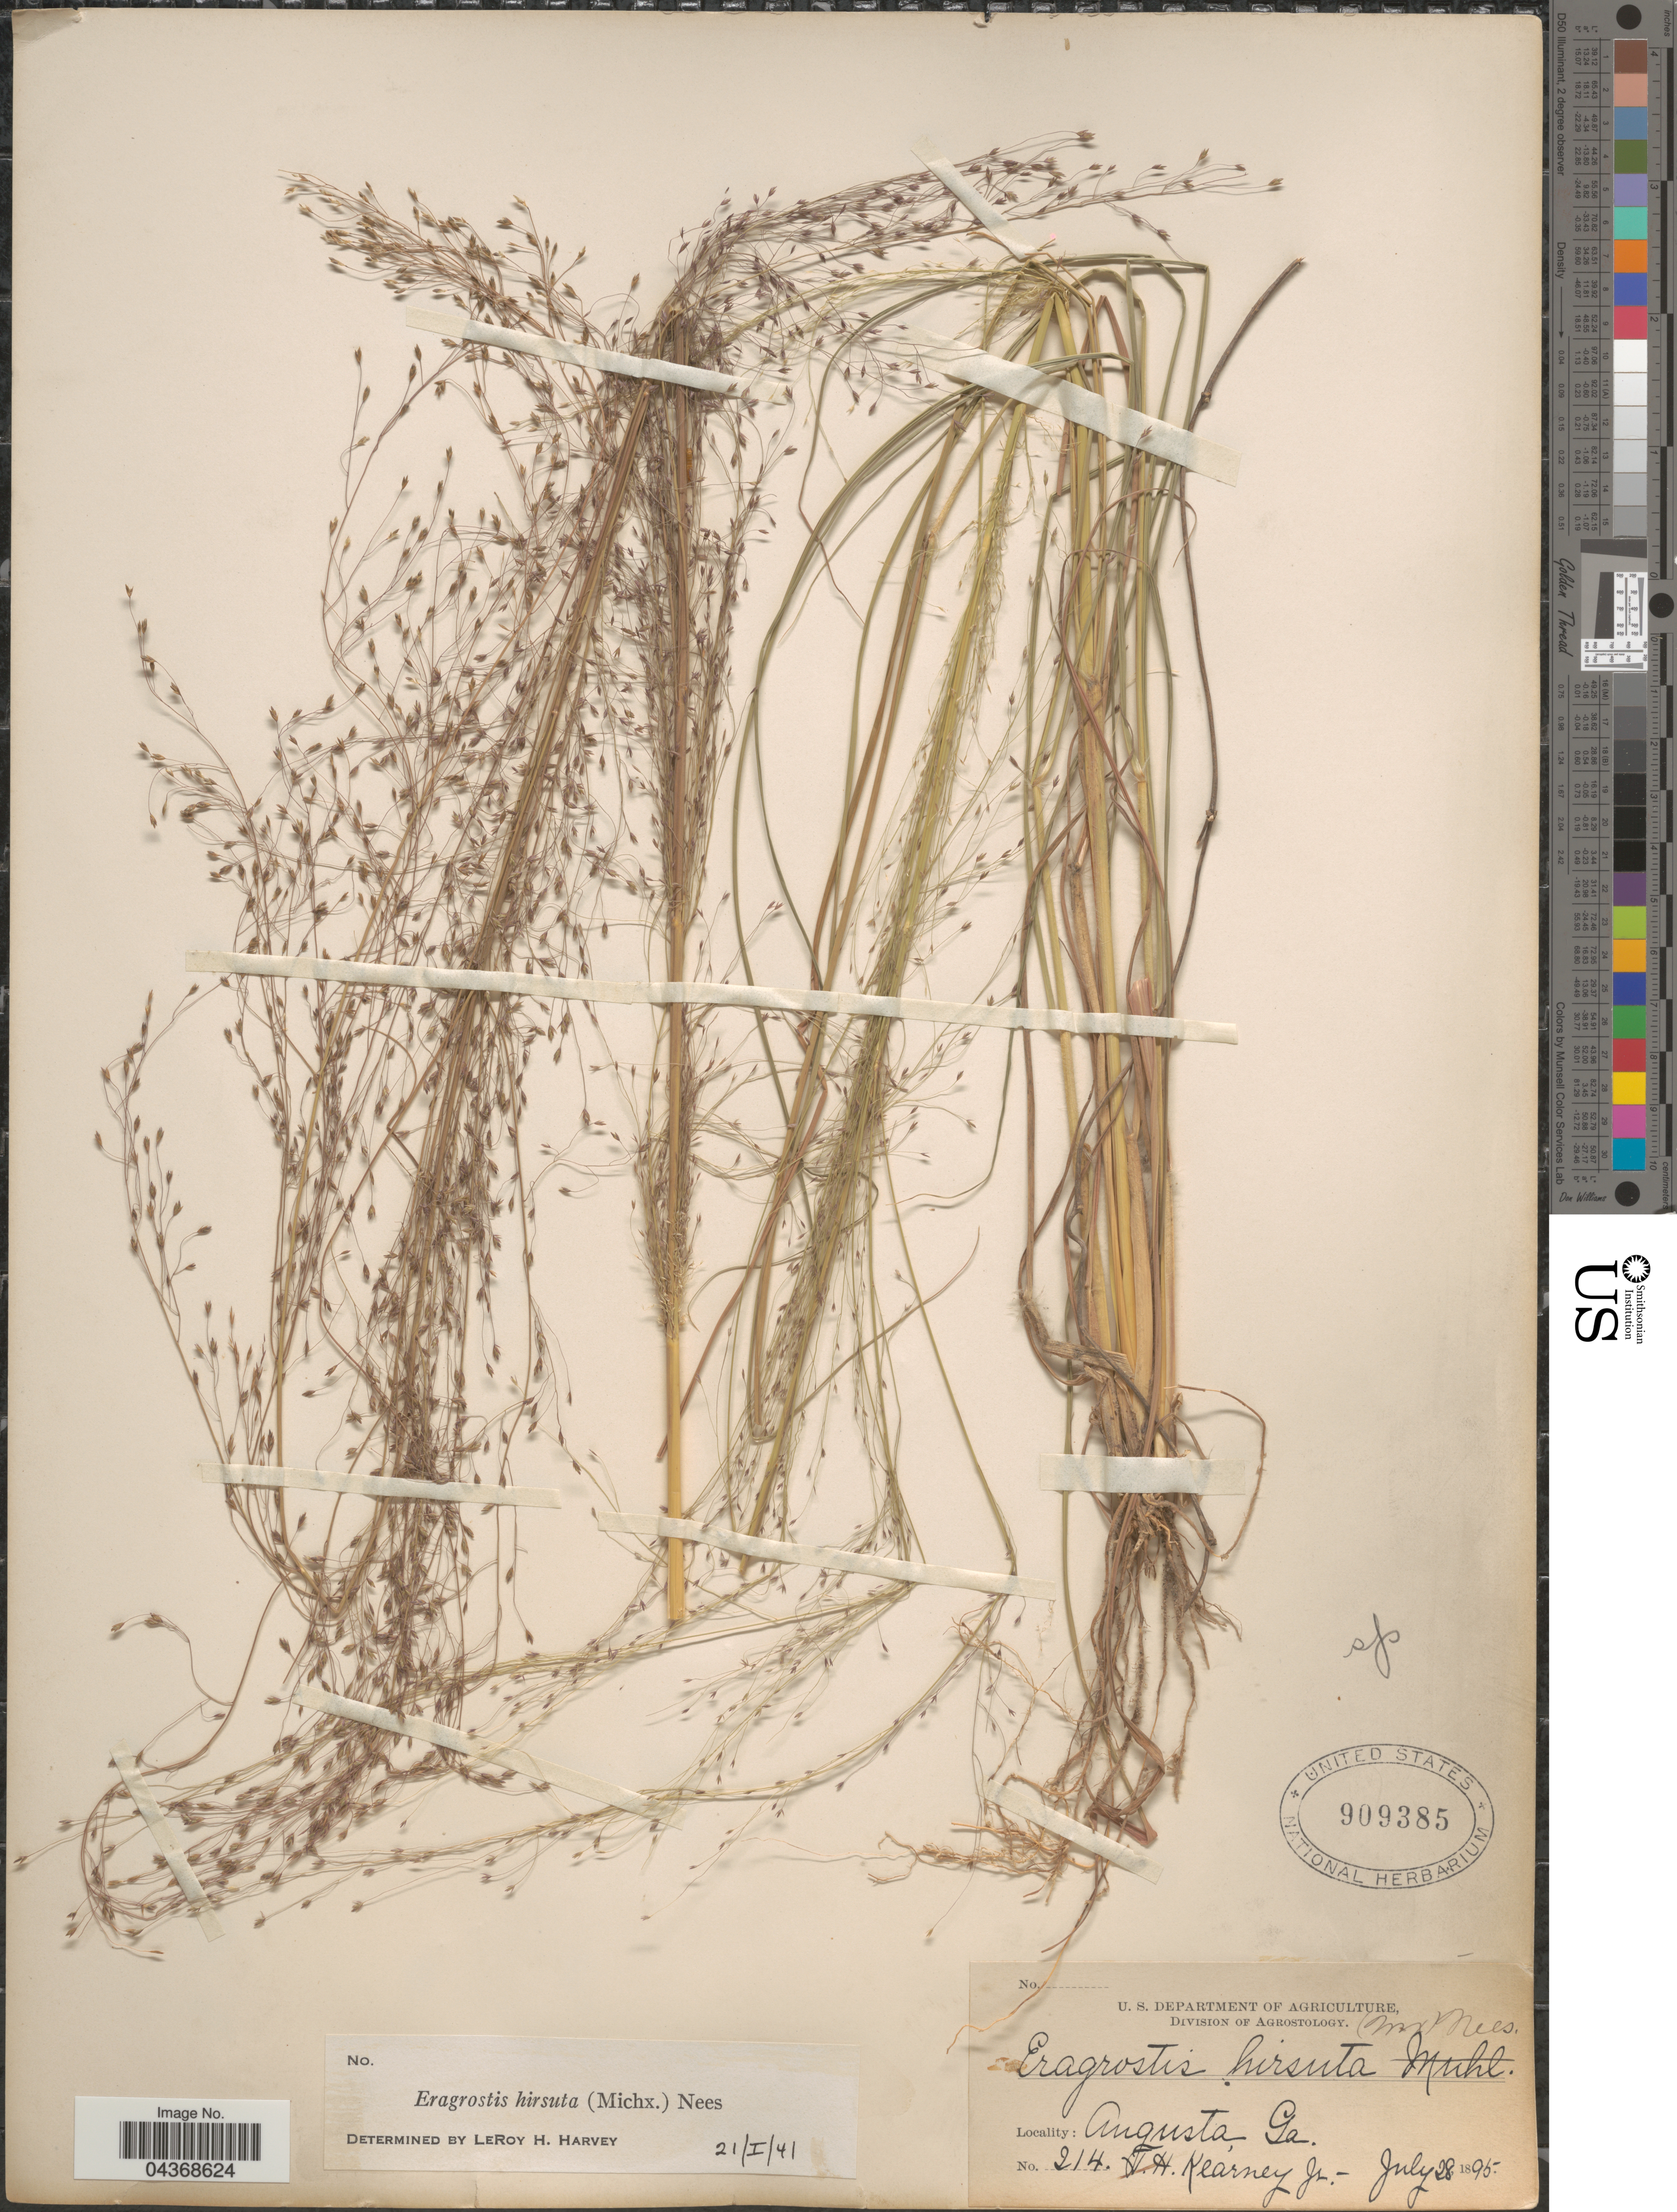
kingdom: Plantae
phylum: Tracheophyta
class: Liliopsida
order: Poales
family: Poaceae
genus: Eragrostis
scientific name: Eragrostis hirsuta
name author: (Michx.) Nees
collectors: T. H. Kearney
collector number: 214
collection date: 1895-07-28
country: United States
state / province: Georgia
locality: Augusta.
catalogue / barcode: US 909385